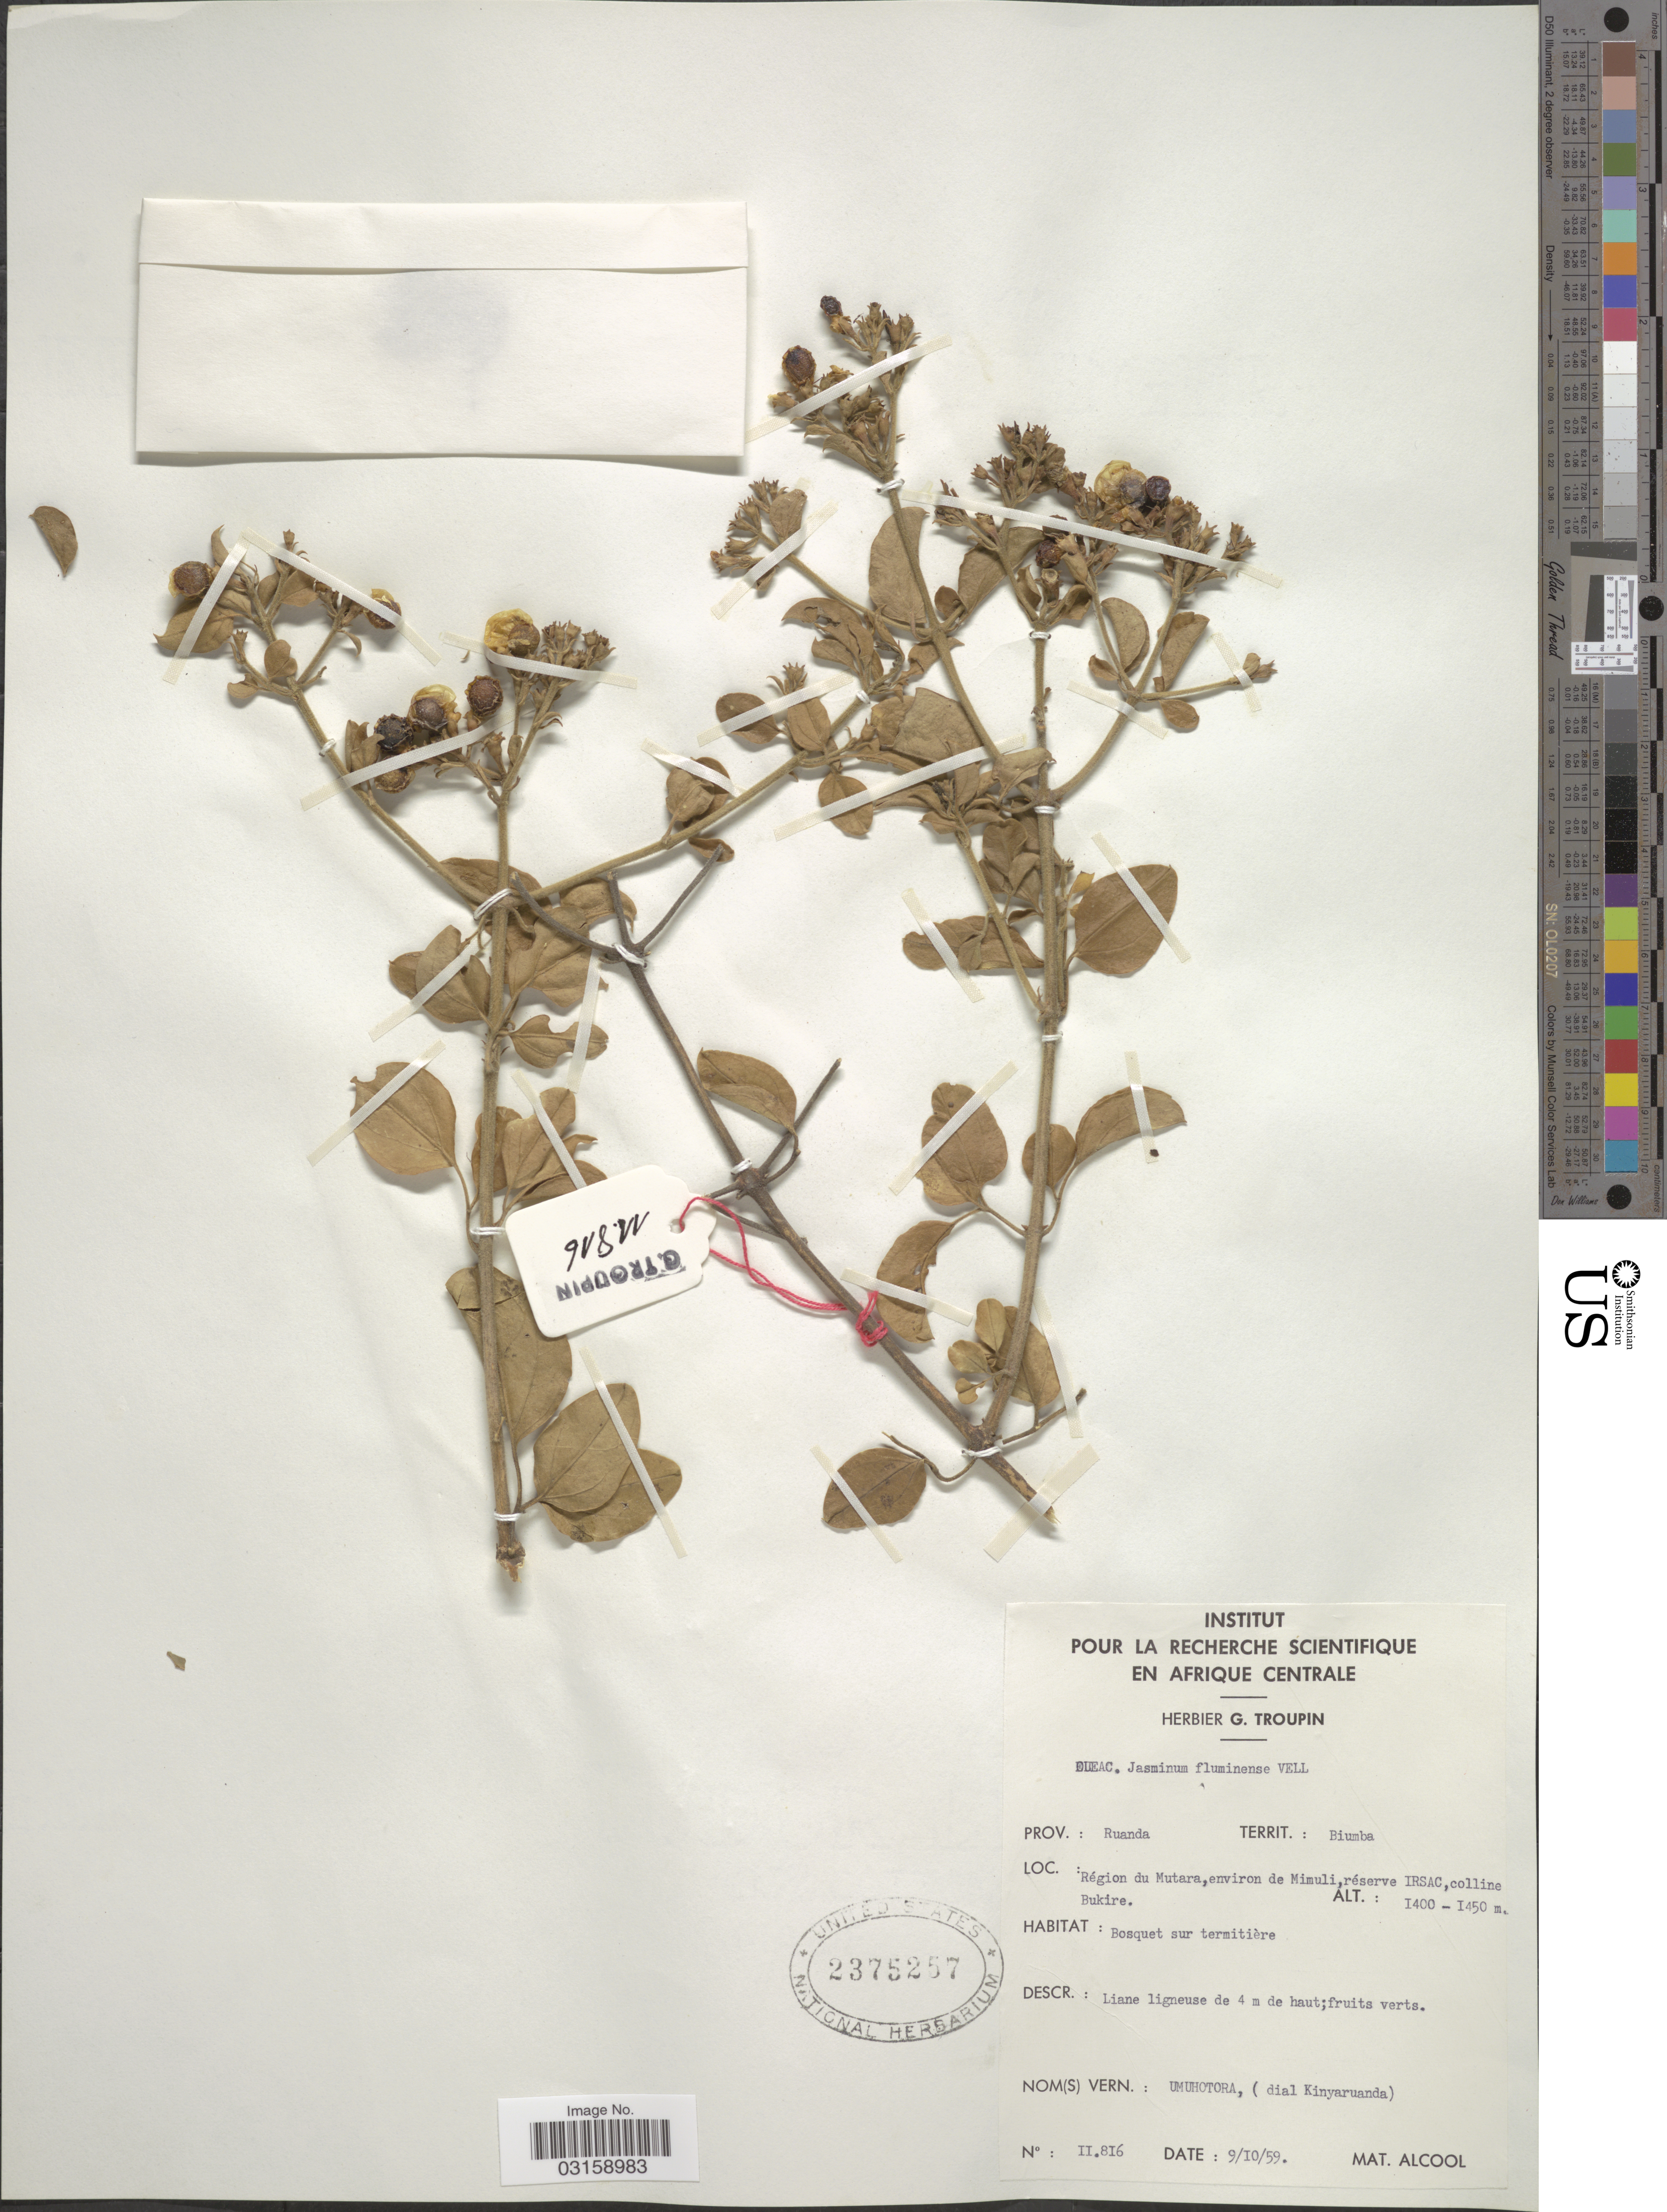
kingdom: Plantae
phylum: Tracheophyta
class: Magnoliopsida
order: Lamiales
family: Oleaceae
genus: Jasminum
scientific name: Jasminum fluminense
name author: Vell.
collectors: G. Troupin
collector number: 11816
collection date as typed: Transcribed d/m/y: 9/10/59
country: Rwanda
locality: Prov.: Ruanda. Territ.: Biumba. Région du Mutara, environ de Mimuli, réserve IRSAC, colline Bukire.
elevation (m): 1400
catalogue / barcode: US 2375257